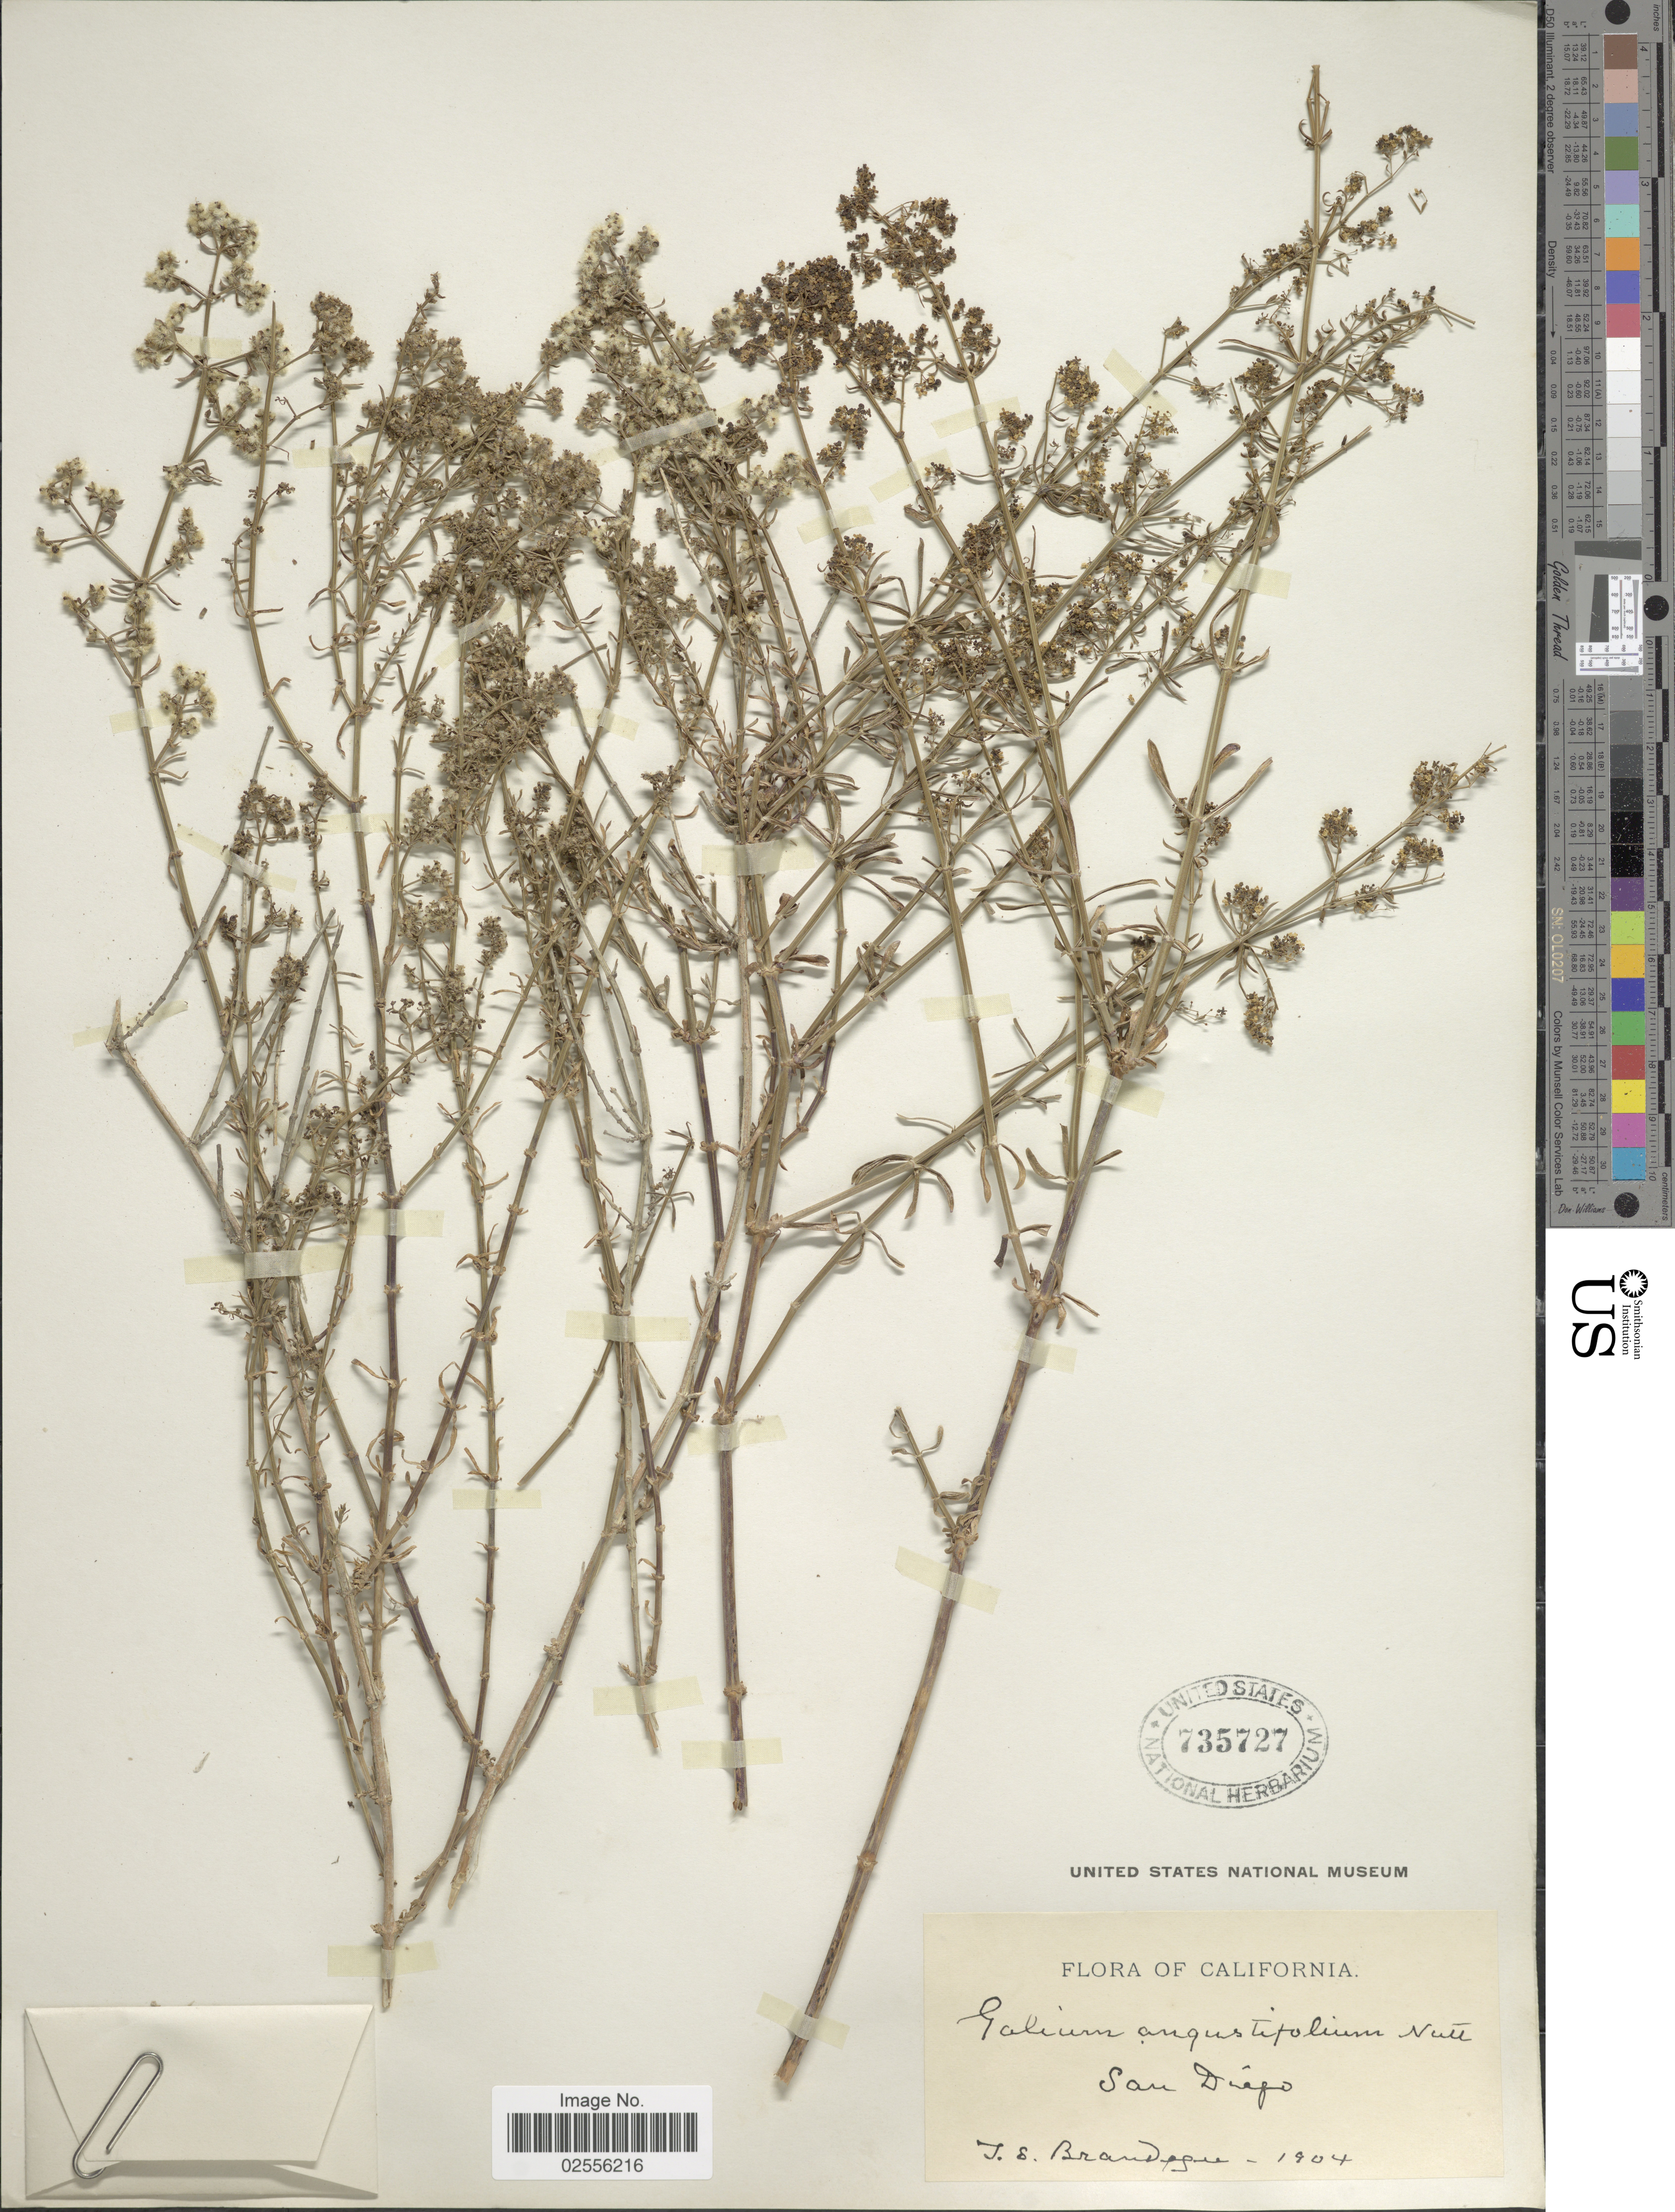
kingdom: Plantae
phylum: Tracheophyta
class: Magnoliopsida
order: Gentianales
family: Rubiaceae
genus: Galium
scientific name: Galium angustifolium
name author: Nutt.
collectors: J. S. Brandegee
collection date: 1904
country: United States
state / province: California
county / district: San Diego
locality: San Diego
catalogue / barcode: US 735727